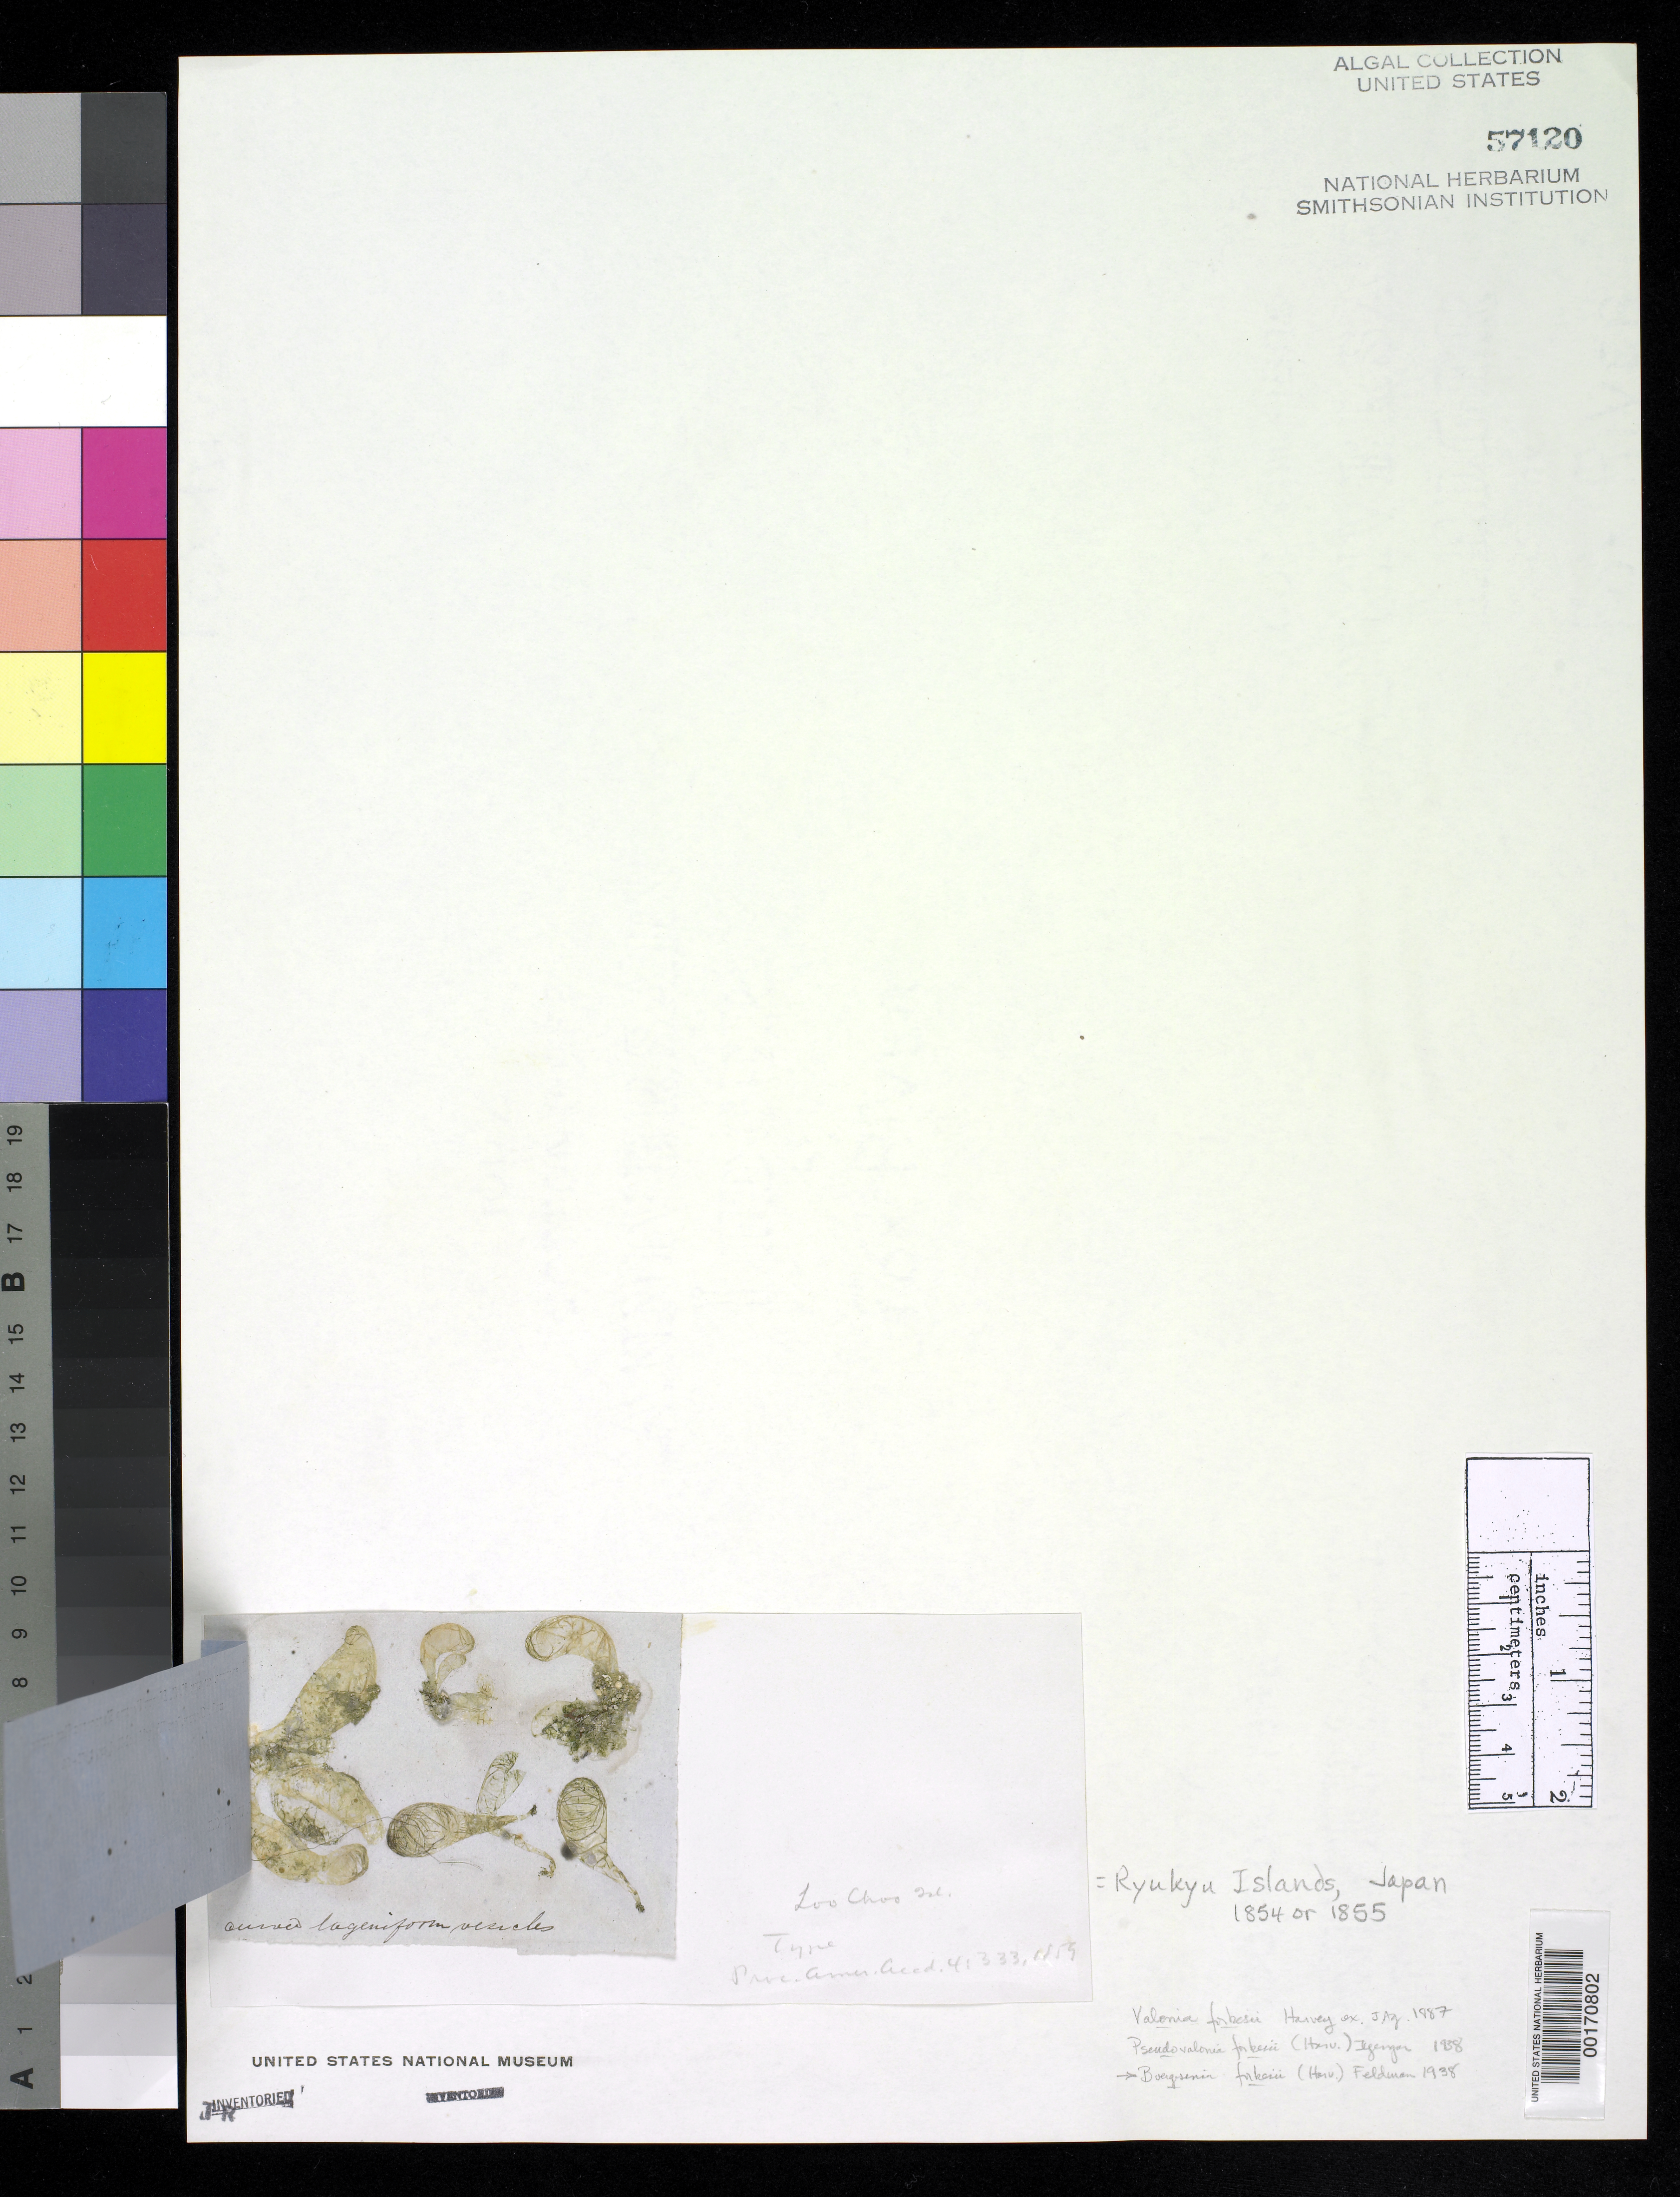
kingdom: Plantae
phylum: Chlorophyta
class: Ulvophyceae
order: Siphonocladales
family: Valoniaceae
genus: Valonia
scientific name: Valonia forbesii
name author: Harv.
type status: Isotype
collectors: C. Wright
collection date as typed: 1854 or -- --- 1855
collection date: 1854 or 1855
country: Japan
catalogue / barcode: US 57120